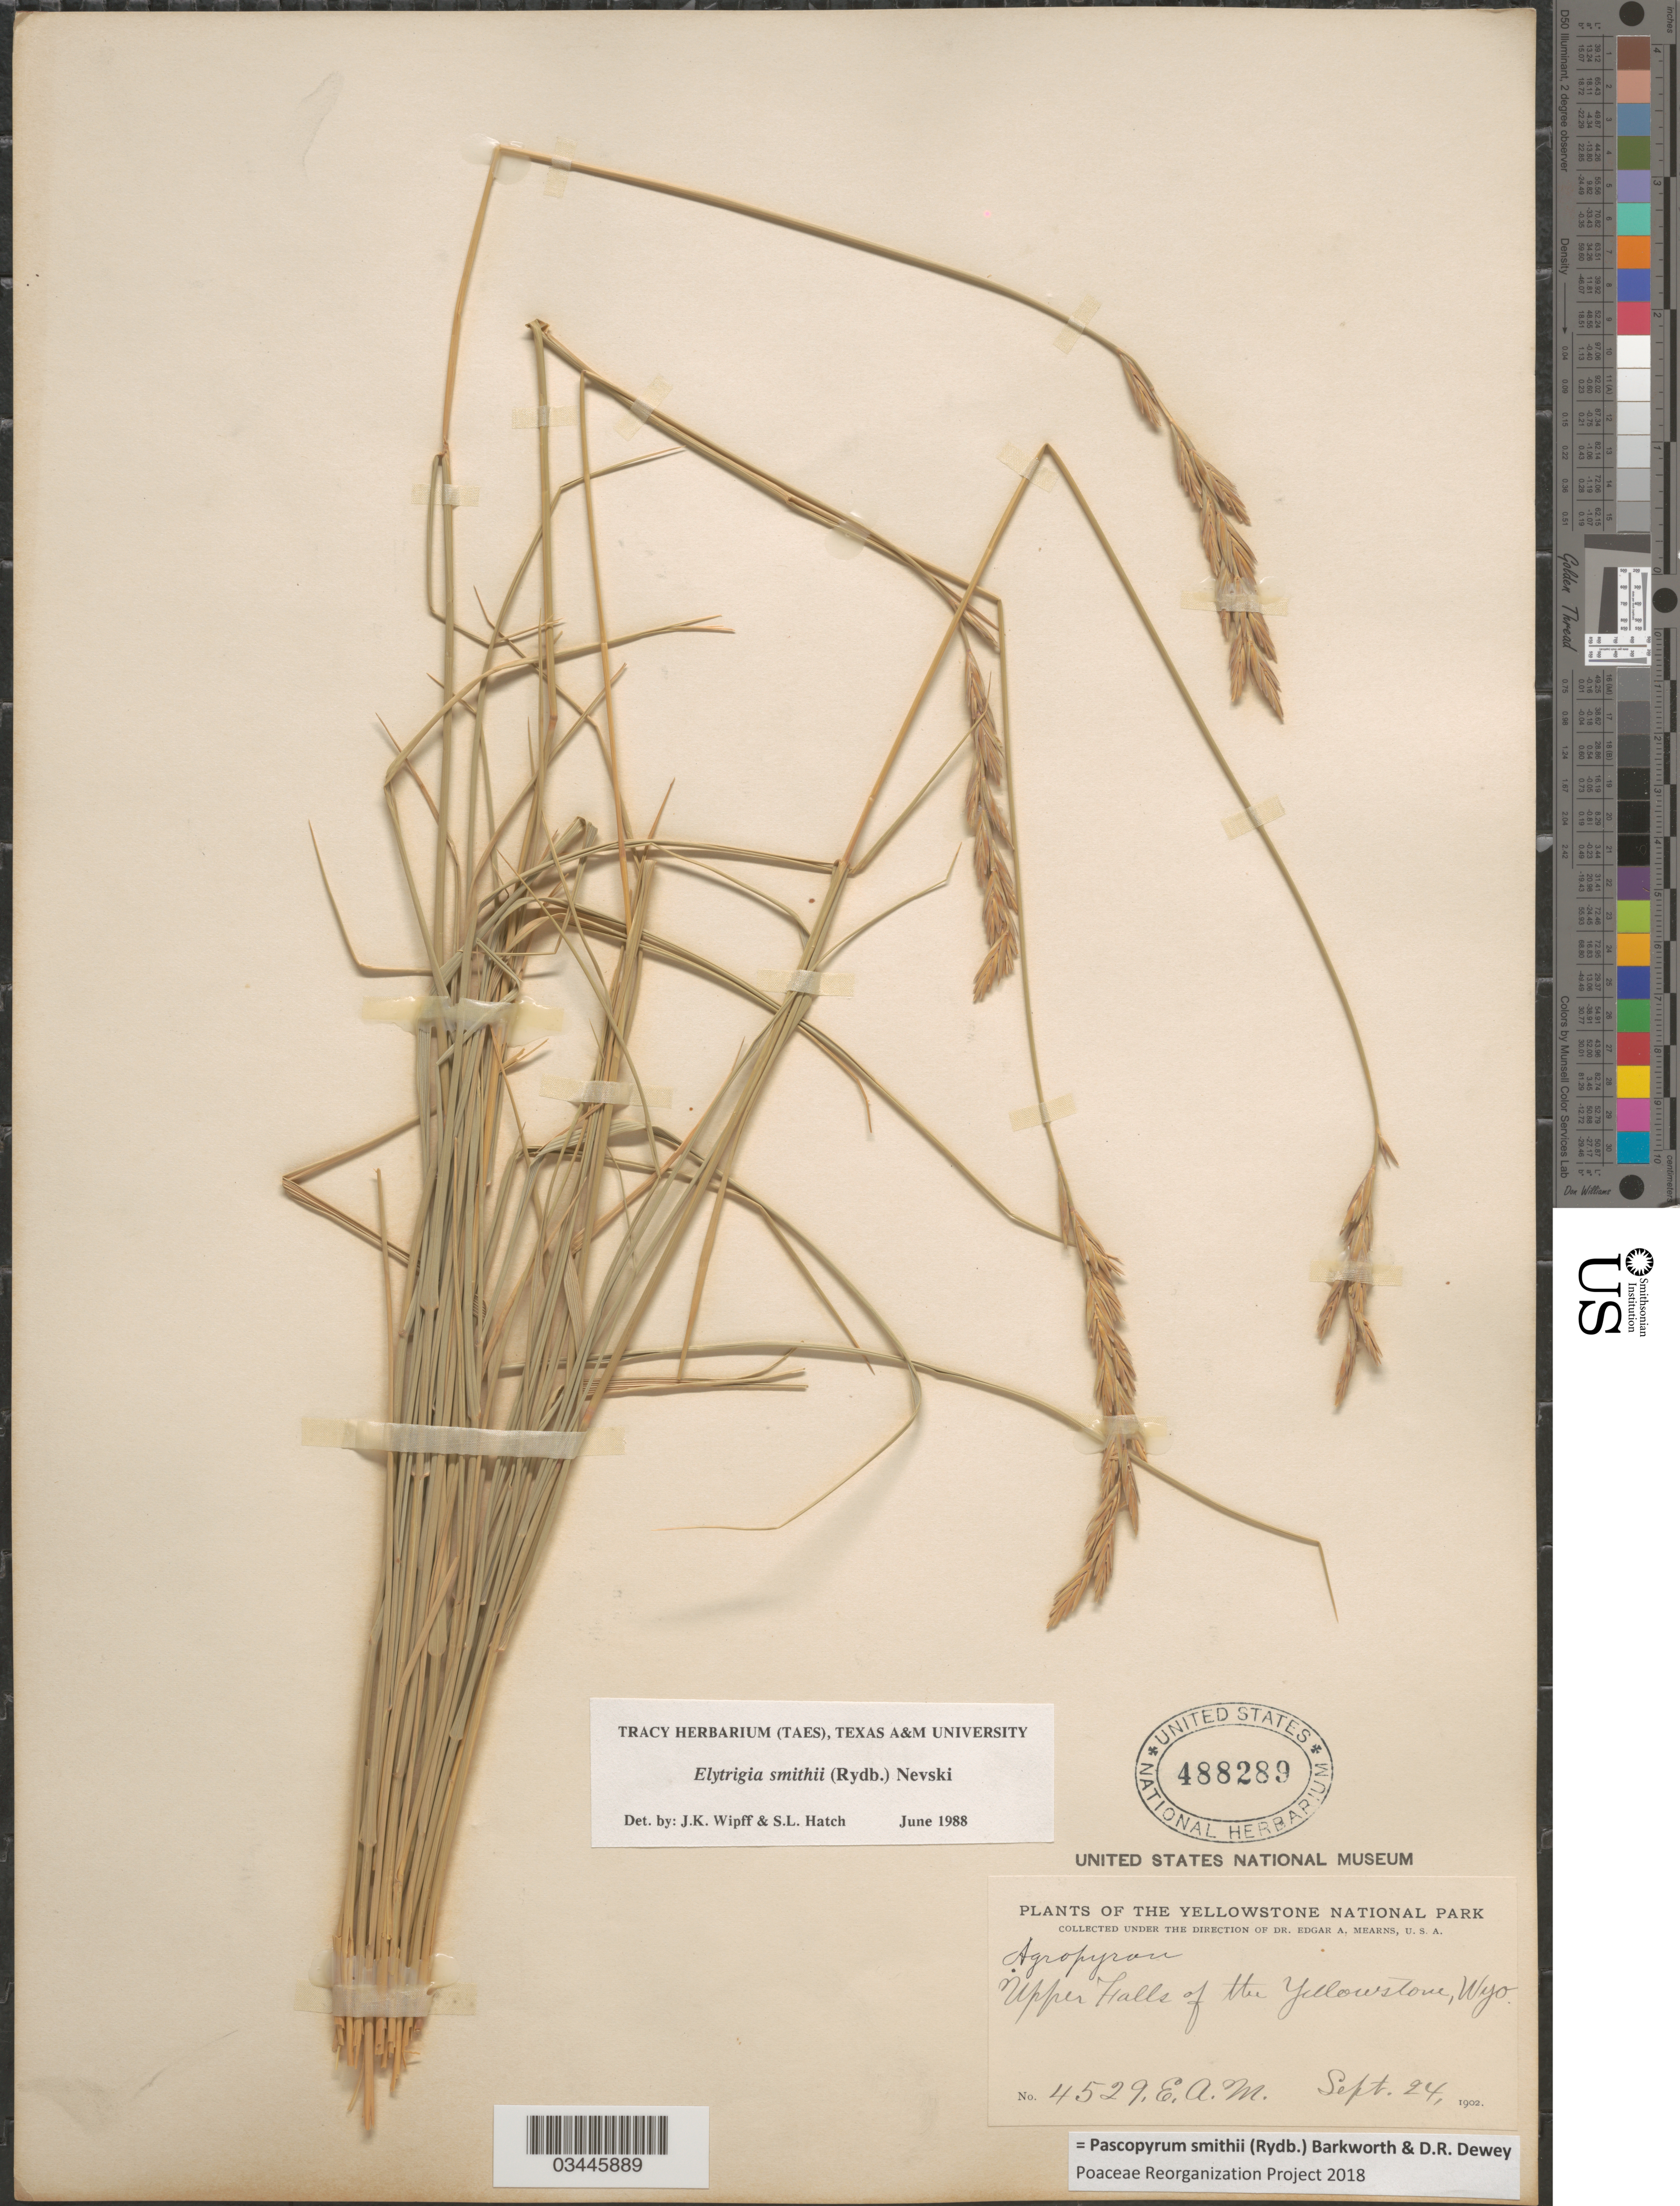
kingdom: Plantae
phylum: Tracheophyta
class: Liliopsida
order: Poales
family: Poaceae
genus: Pascopyrum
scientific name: Pascopyrum smithii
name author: (Rydb.) Barkworth & Dewey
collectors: E. A. Mearns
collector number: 4529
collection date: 1902-09-24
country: United States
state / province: Wyoming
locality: The Yellowstone National Park. Upper Falls of the Yellowstone.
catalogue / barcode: US 488289